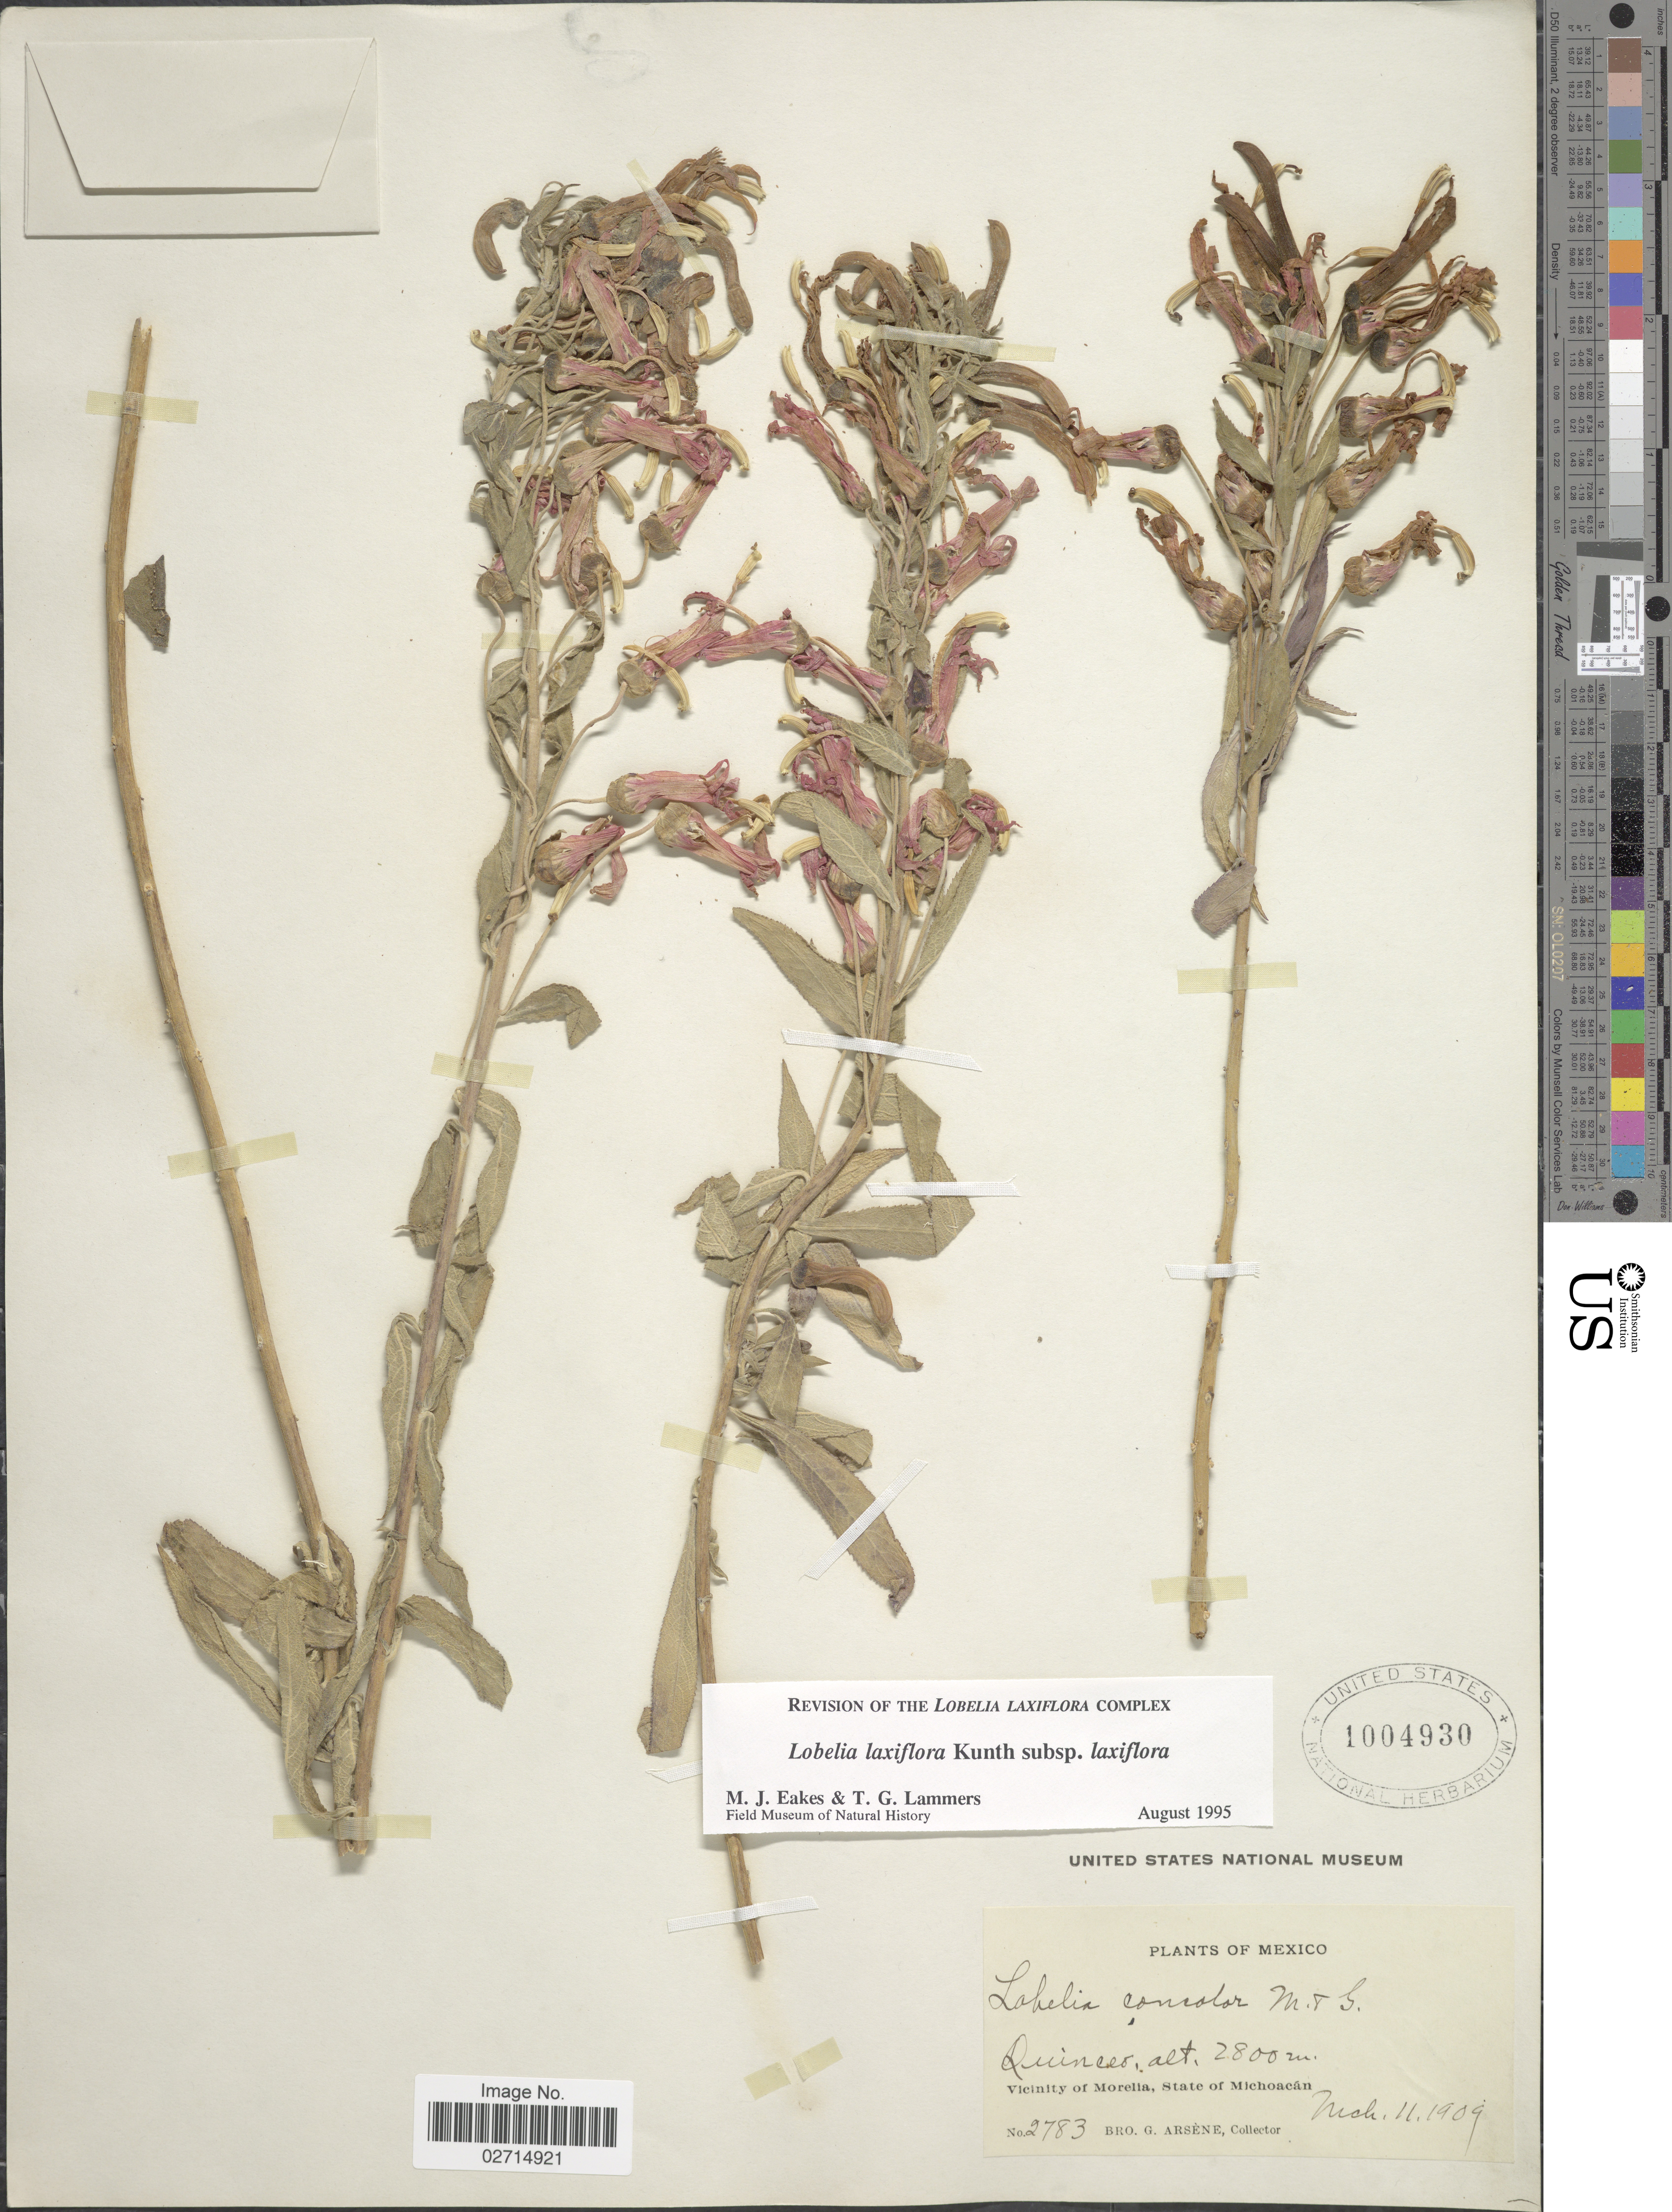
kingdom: Plantae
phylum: Tracheophyta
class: Magnoliopsida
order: Asterales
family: Campanulaceae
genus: Lobelia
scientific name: Lobelia laxiflora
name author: Kunth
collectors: Bro. G. Arsène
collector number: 2783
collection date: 1909-03-11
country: Mexico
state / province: Michoacán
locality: Quinceo, Vicinity of Morelia, State of Michoacan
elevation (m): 2800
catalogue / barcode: US 1004930